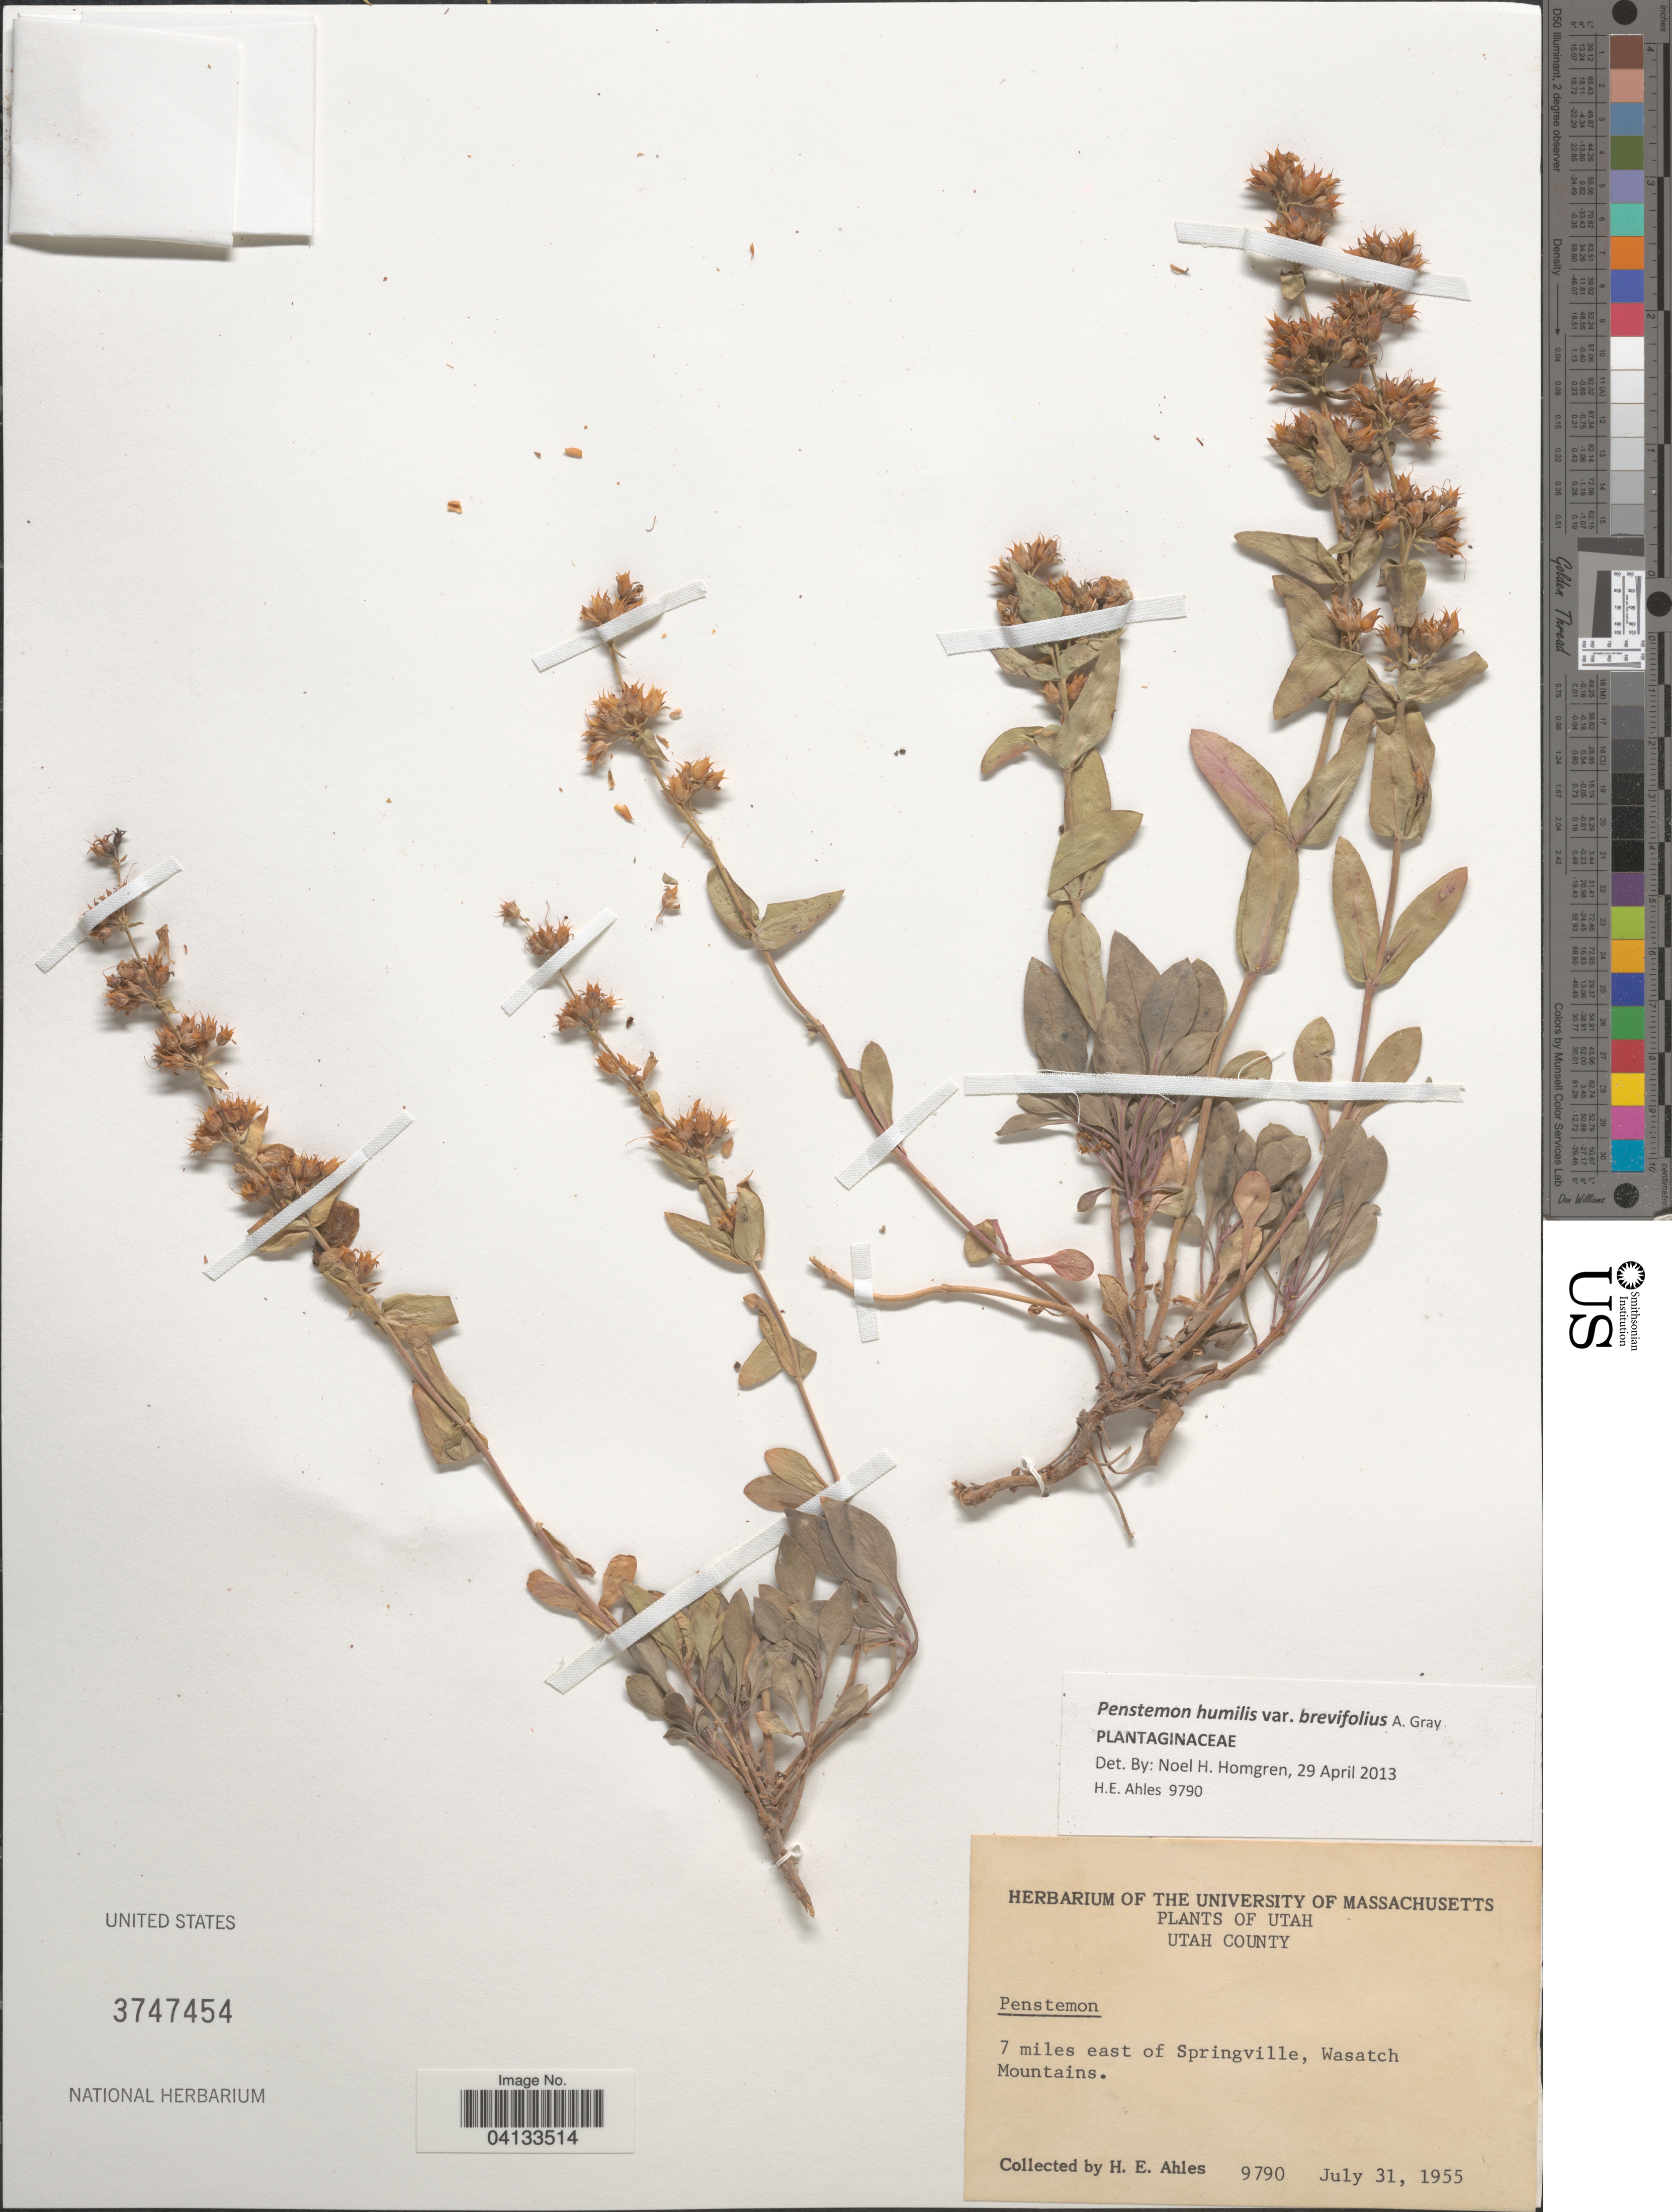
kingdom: Plantae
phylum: Tracheophyta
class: Magnoliopsida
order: Lamiales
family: Plantaginaceae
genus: Penstemon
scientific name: Penstemon humilis var. brevifolius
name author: A. Gray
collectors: H. E. Ahles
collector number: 9790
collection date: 1955-07-31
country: United States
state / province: Utah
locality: Utah County. 7 miles east of Springville, Wasatch Mouintains.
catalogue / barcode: US 3747454